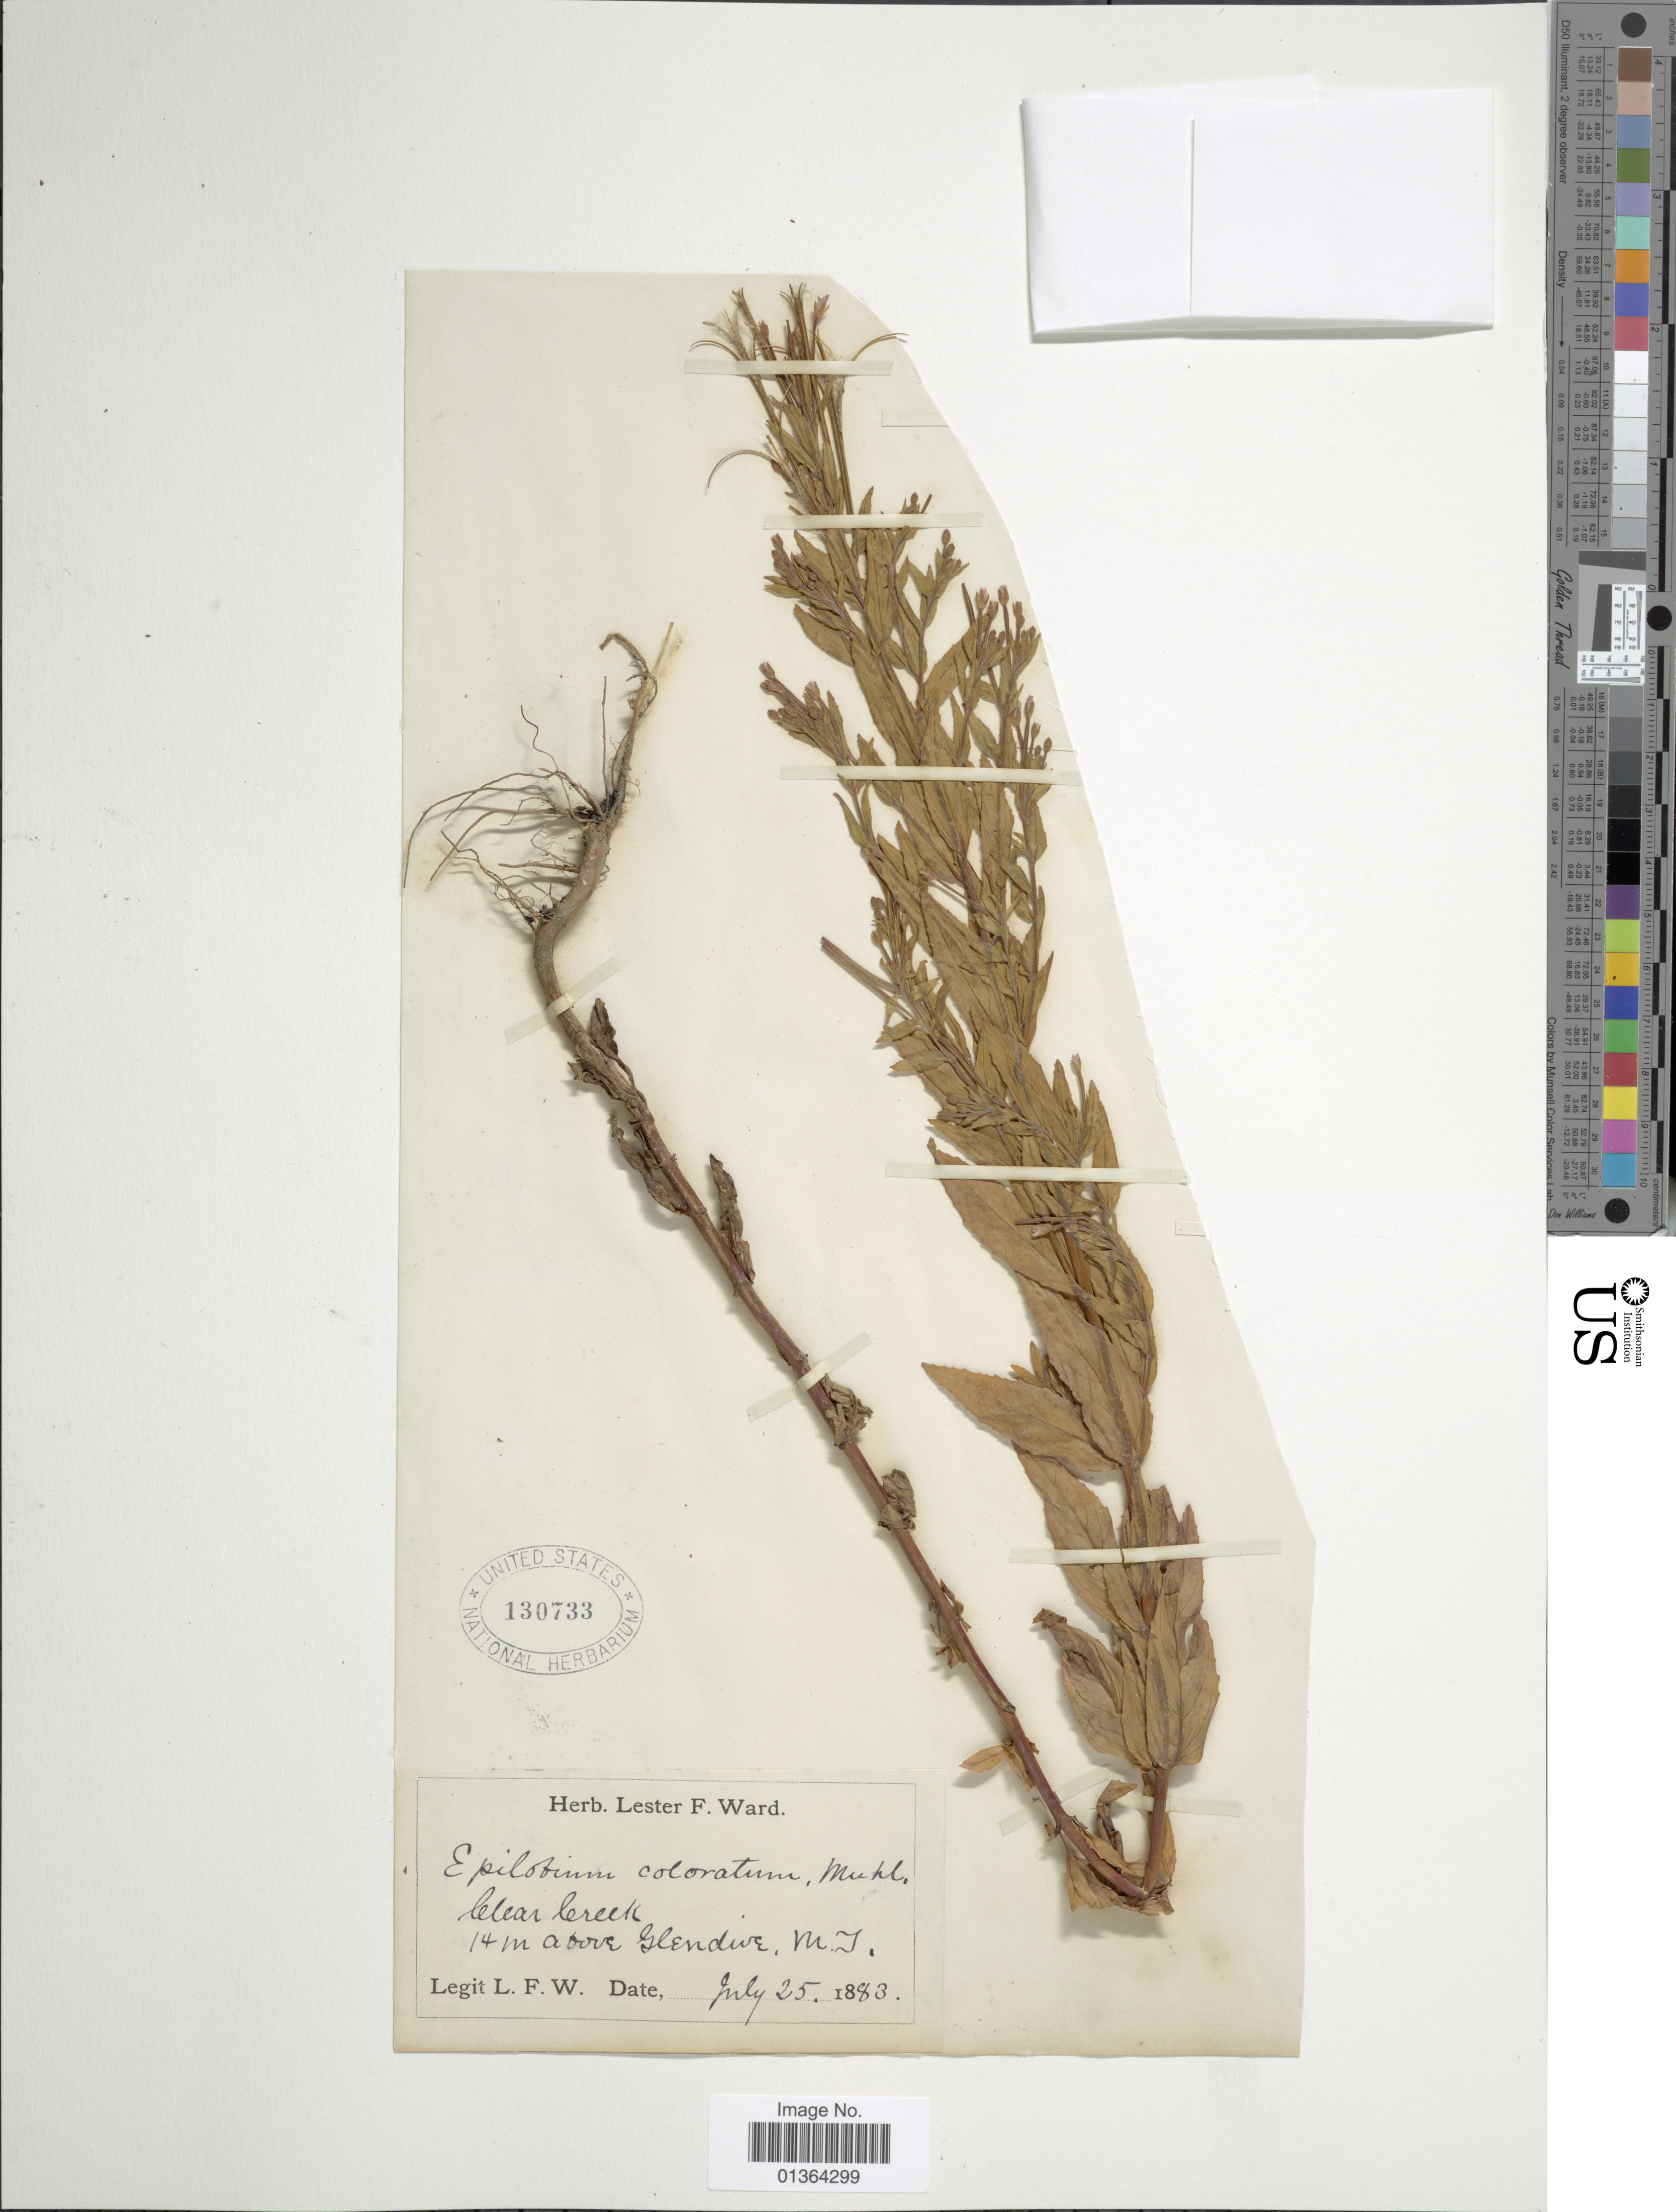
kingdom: Plantae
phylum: Tracheophyta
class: Magnoliopsida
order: Myrtales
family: Onagraceae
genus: Epilobium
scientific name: Epilobium coloratum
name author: Biehler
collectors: L. F. Ward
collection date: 1883-07-25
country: United States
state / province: Montana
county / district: Dawson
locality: Clear Creek, 14 m above Glendive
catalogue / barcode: US 130733